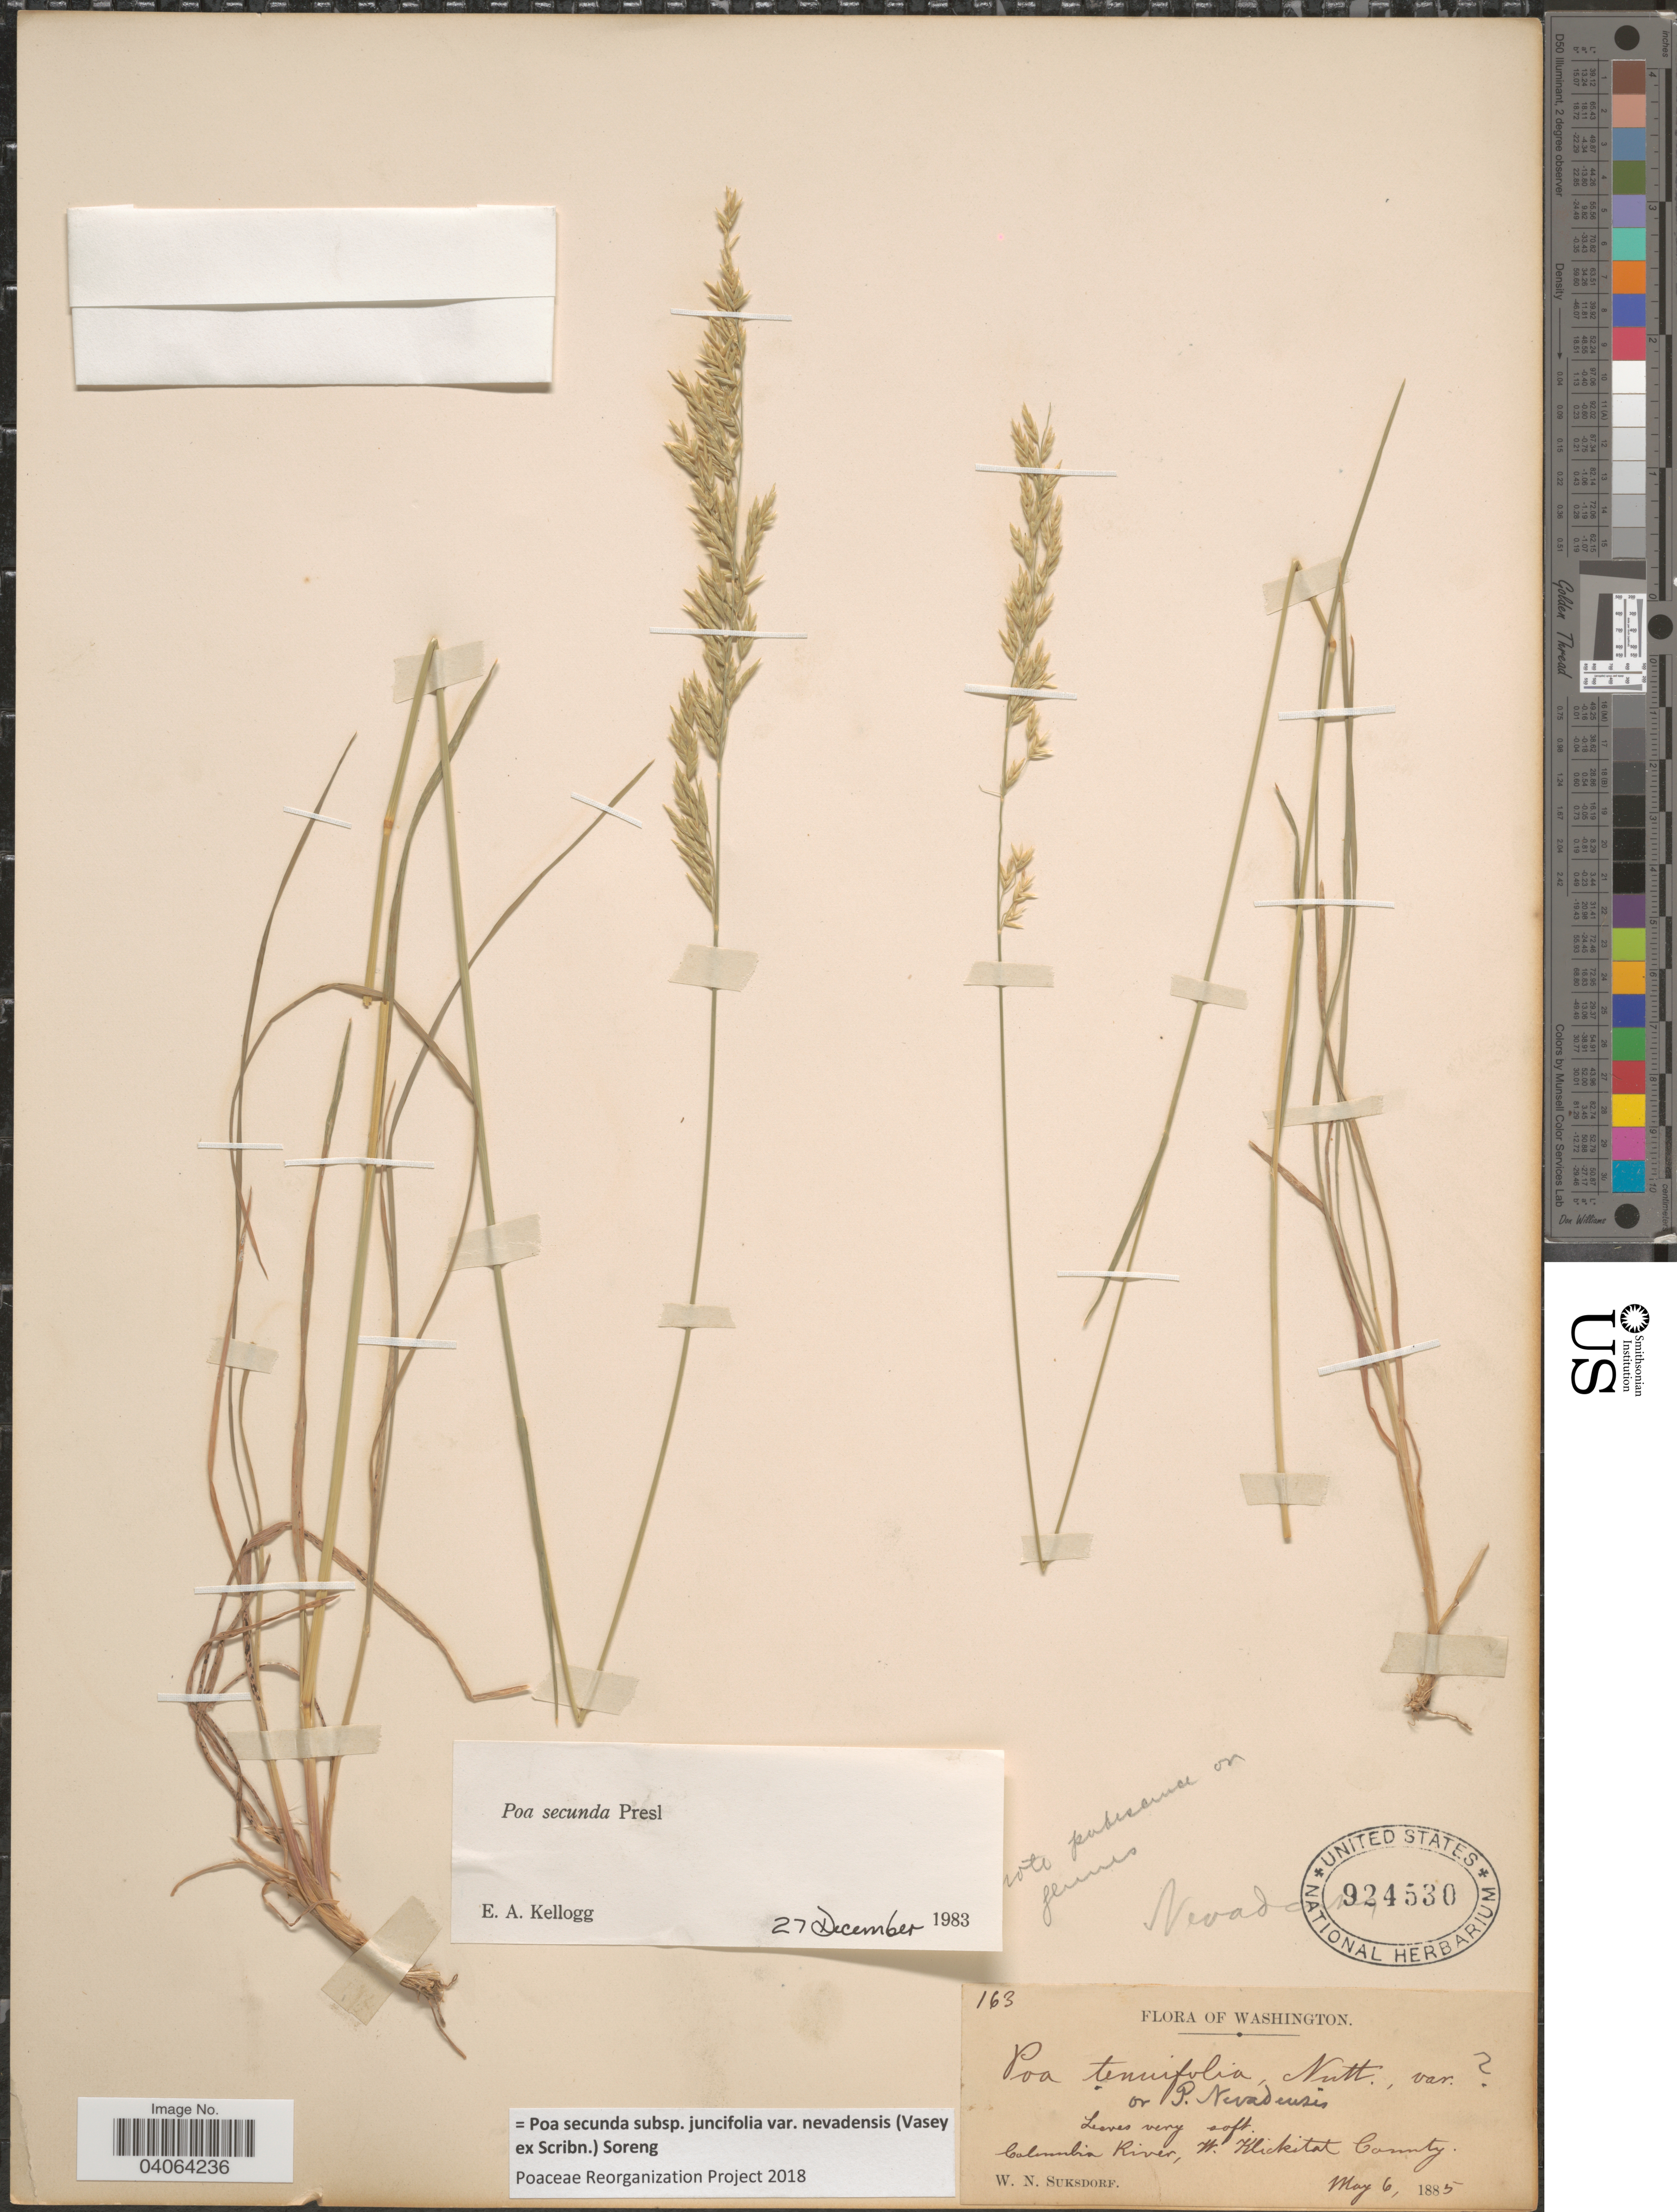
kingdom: Plantae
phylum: Tracheophyta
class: Liliopsida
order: Poales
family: Poaceae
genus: Poa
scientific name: Poa secunda subsp. juncifolia var. nevadensis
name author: (Vasey ex Scribn.) Soreng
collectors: W. N. Suksdorf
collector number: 163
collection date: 1885-05-06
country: United States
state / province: Washington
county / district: Klickitat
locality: Columbia River, W. Klickitat County.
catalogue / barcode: US 924530